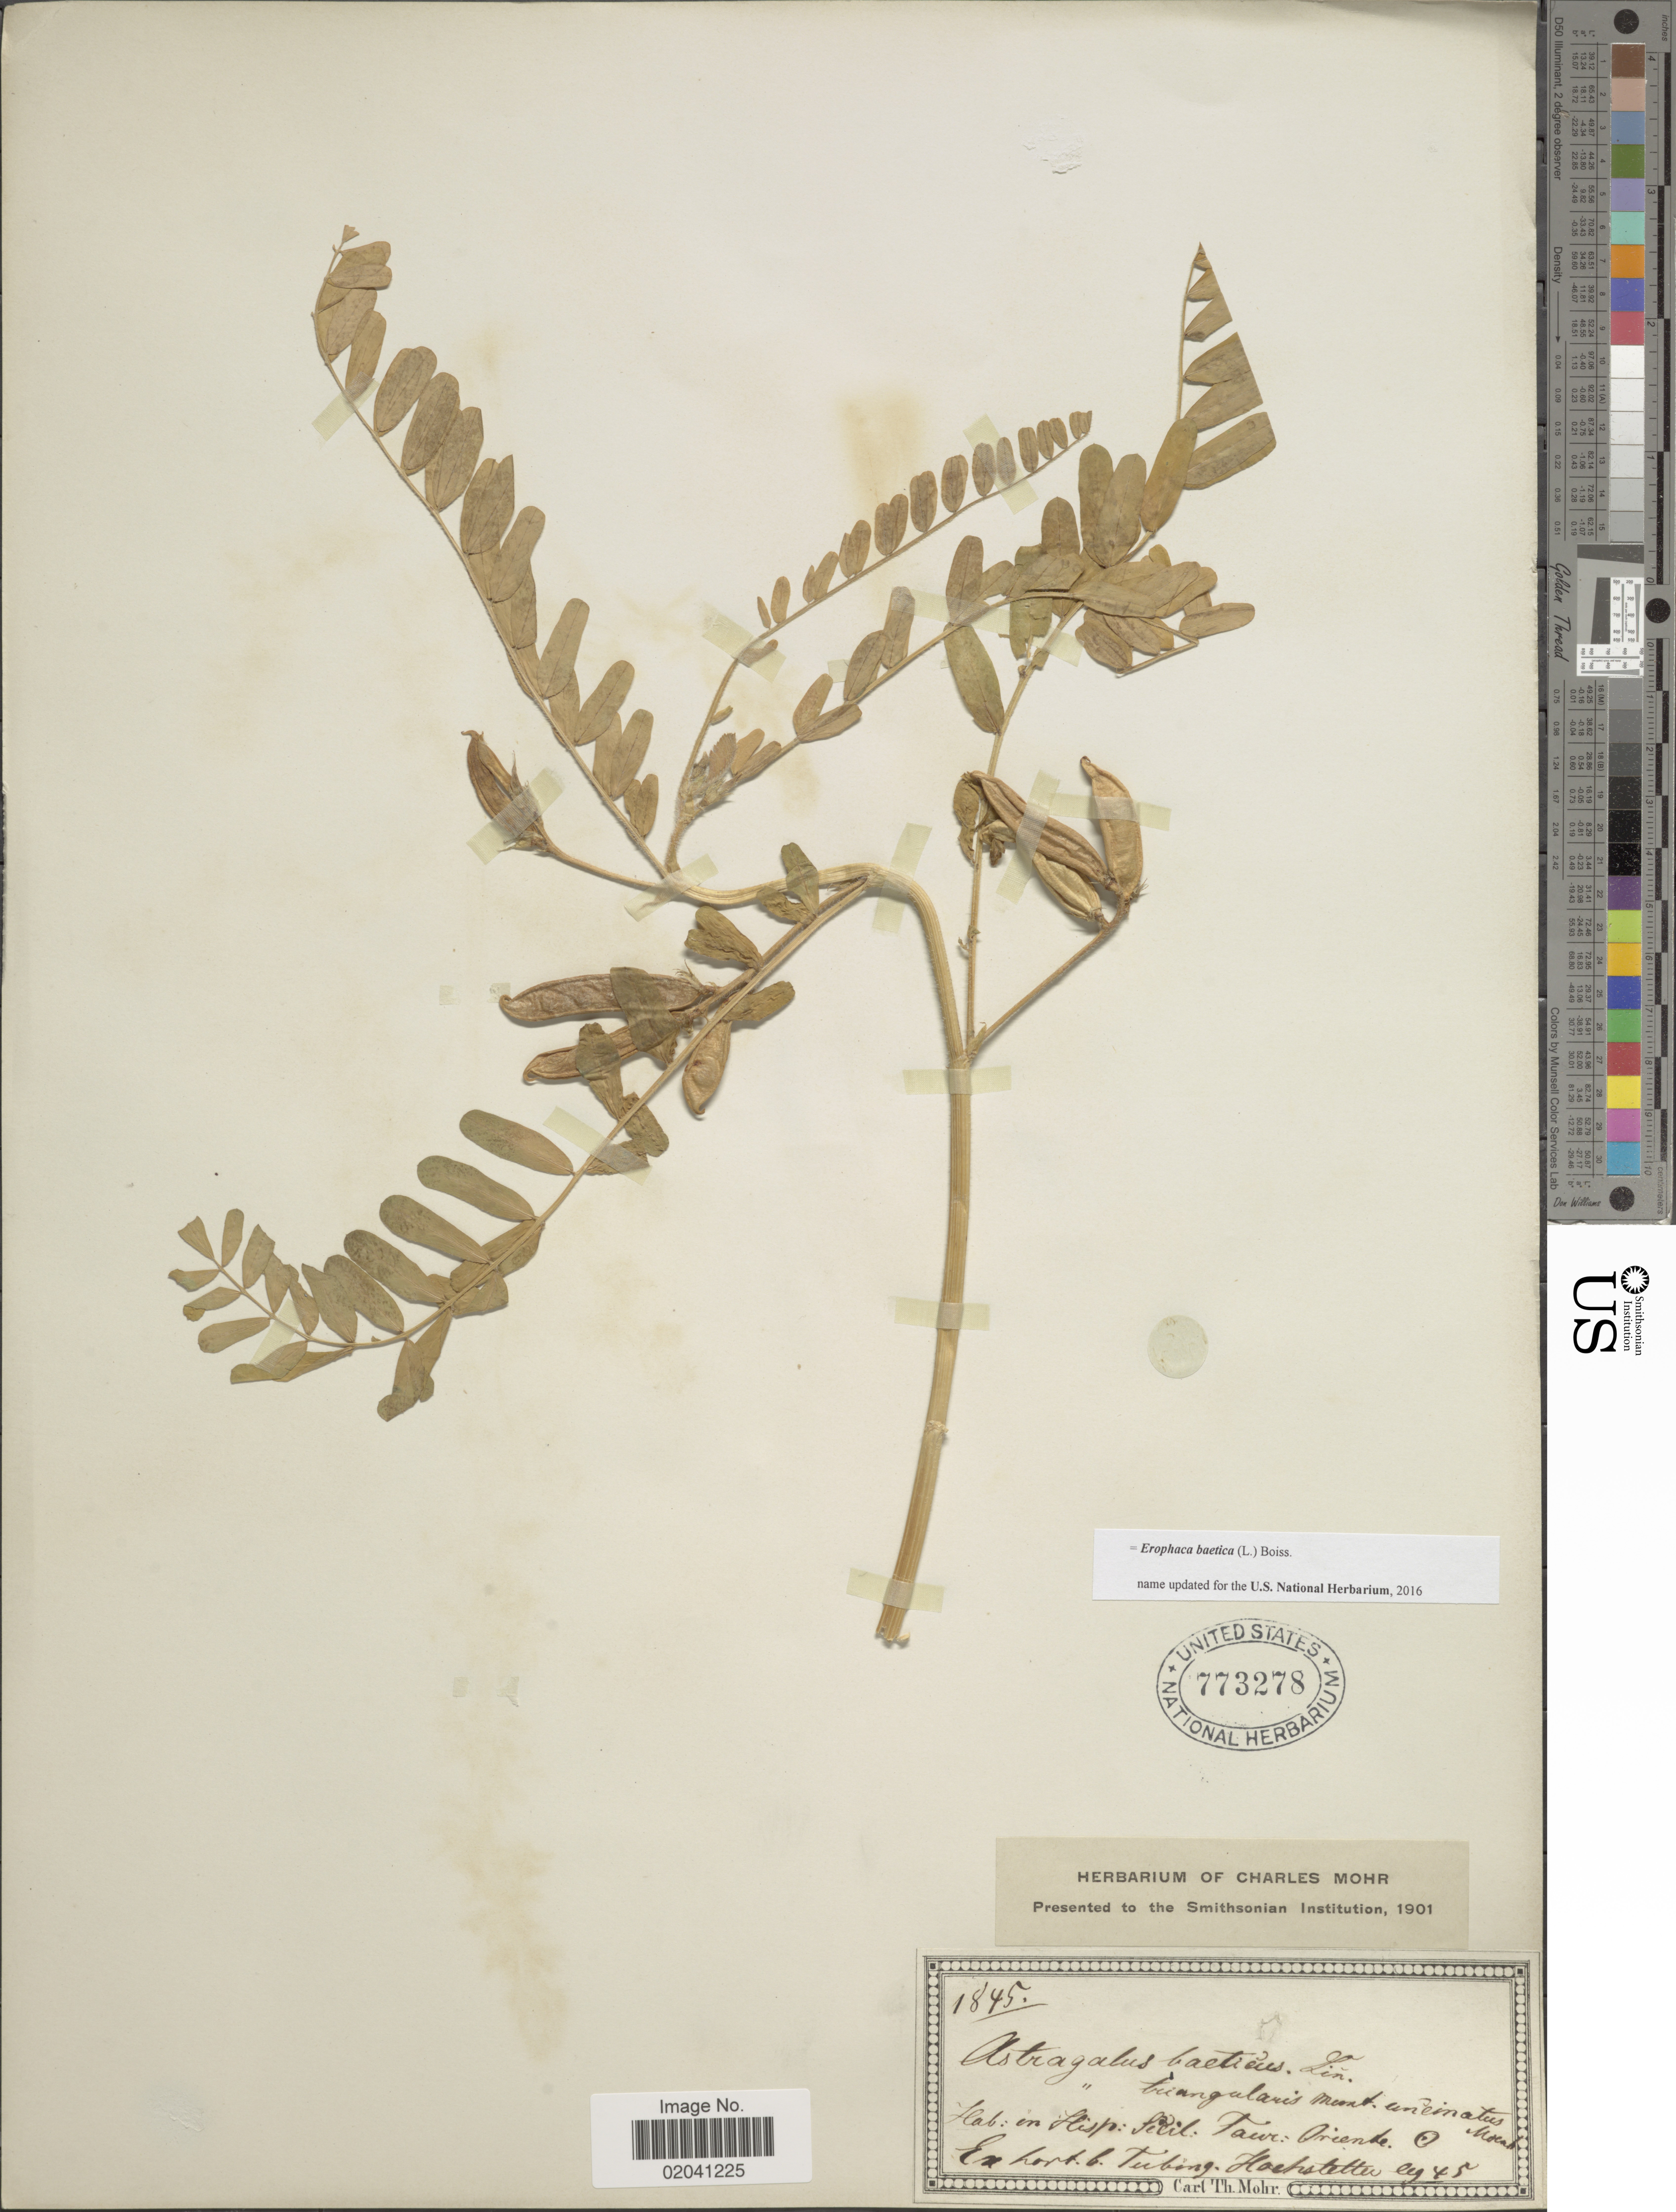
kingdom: Plantae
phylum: Tracheophyta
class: Magnoliopsida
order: Fabales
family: Fabaceae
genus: Erophaca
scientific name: Erophaca baetica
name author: (L.) Boiss.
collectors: Mohr, C. T. (herbarium)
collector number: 1845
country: Turkey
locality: Taur: Oriente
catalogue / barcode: US 773278